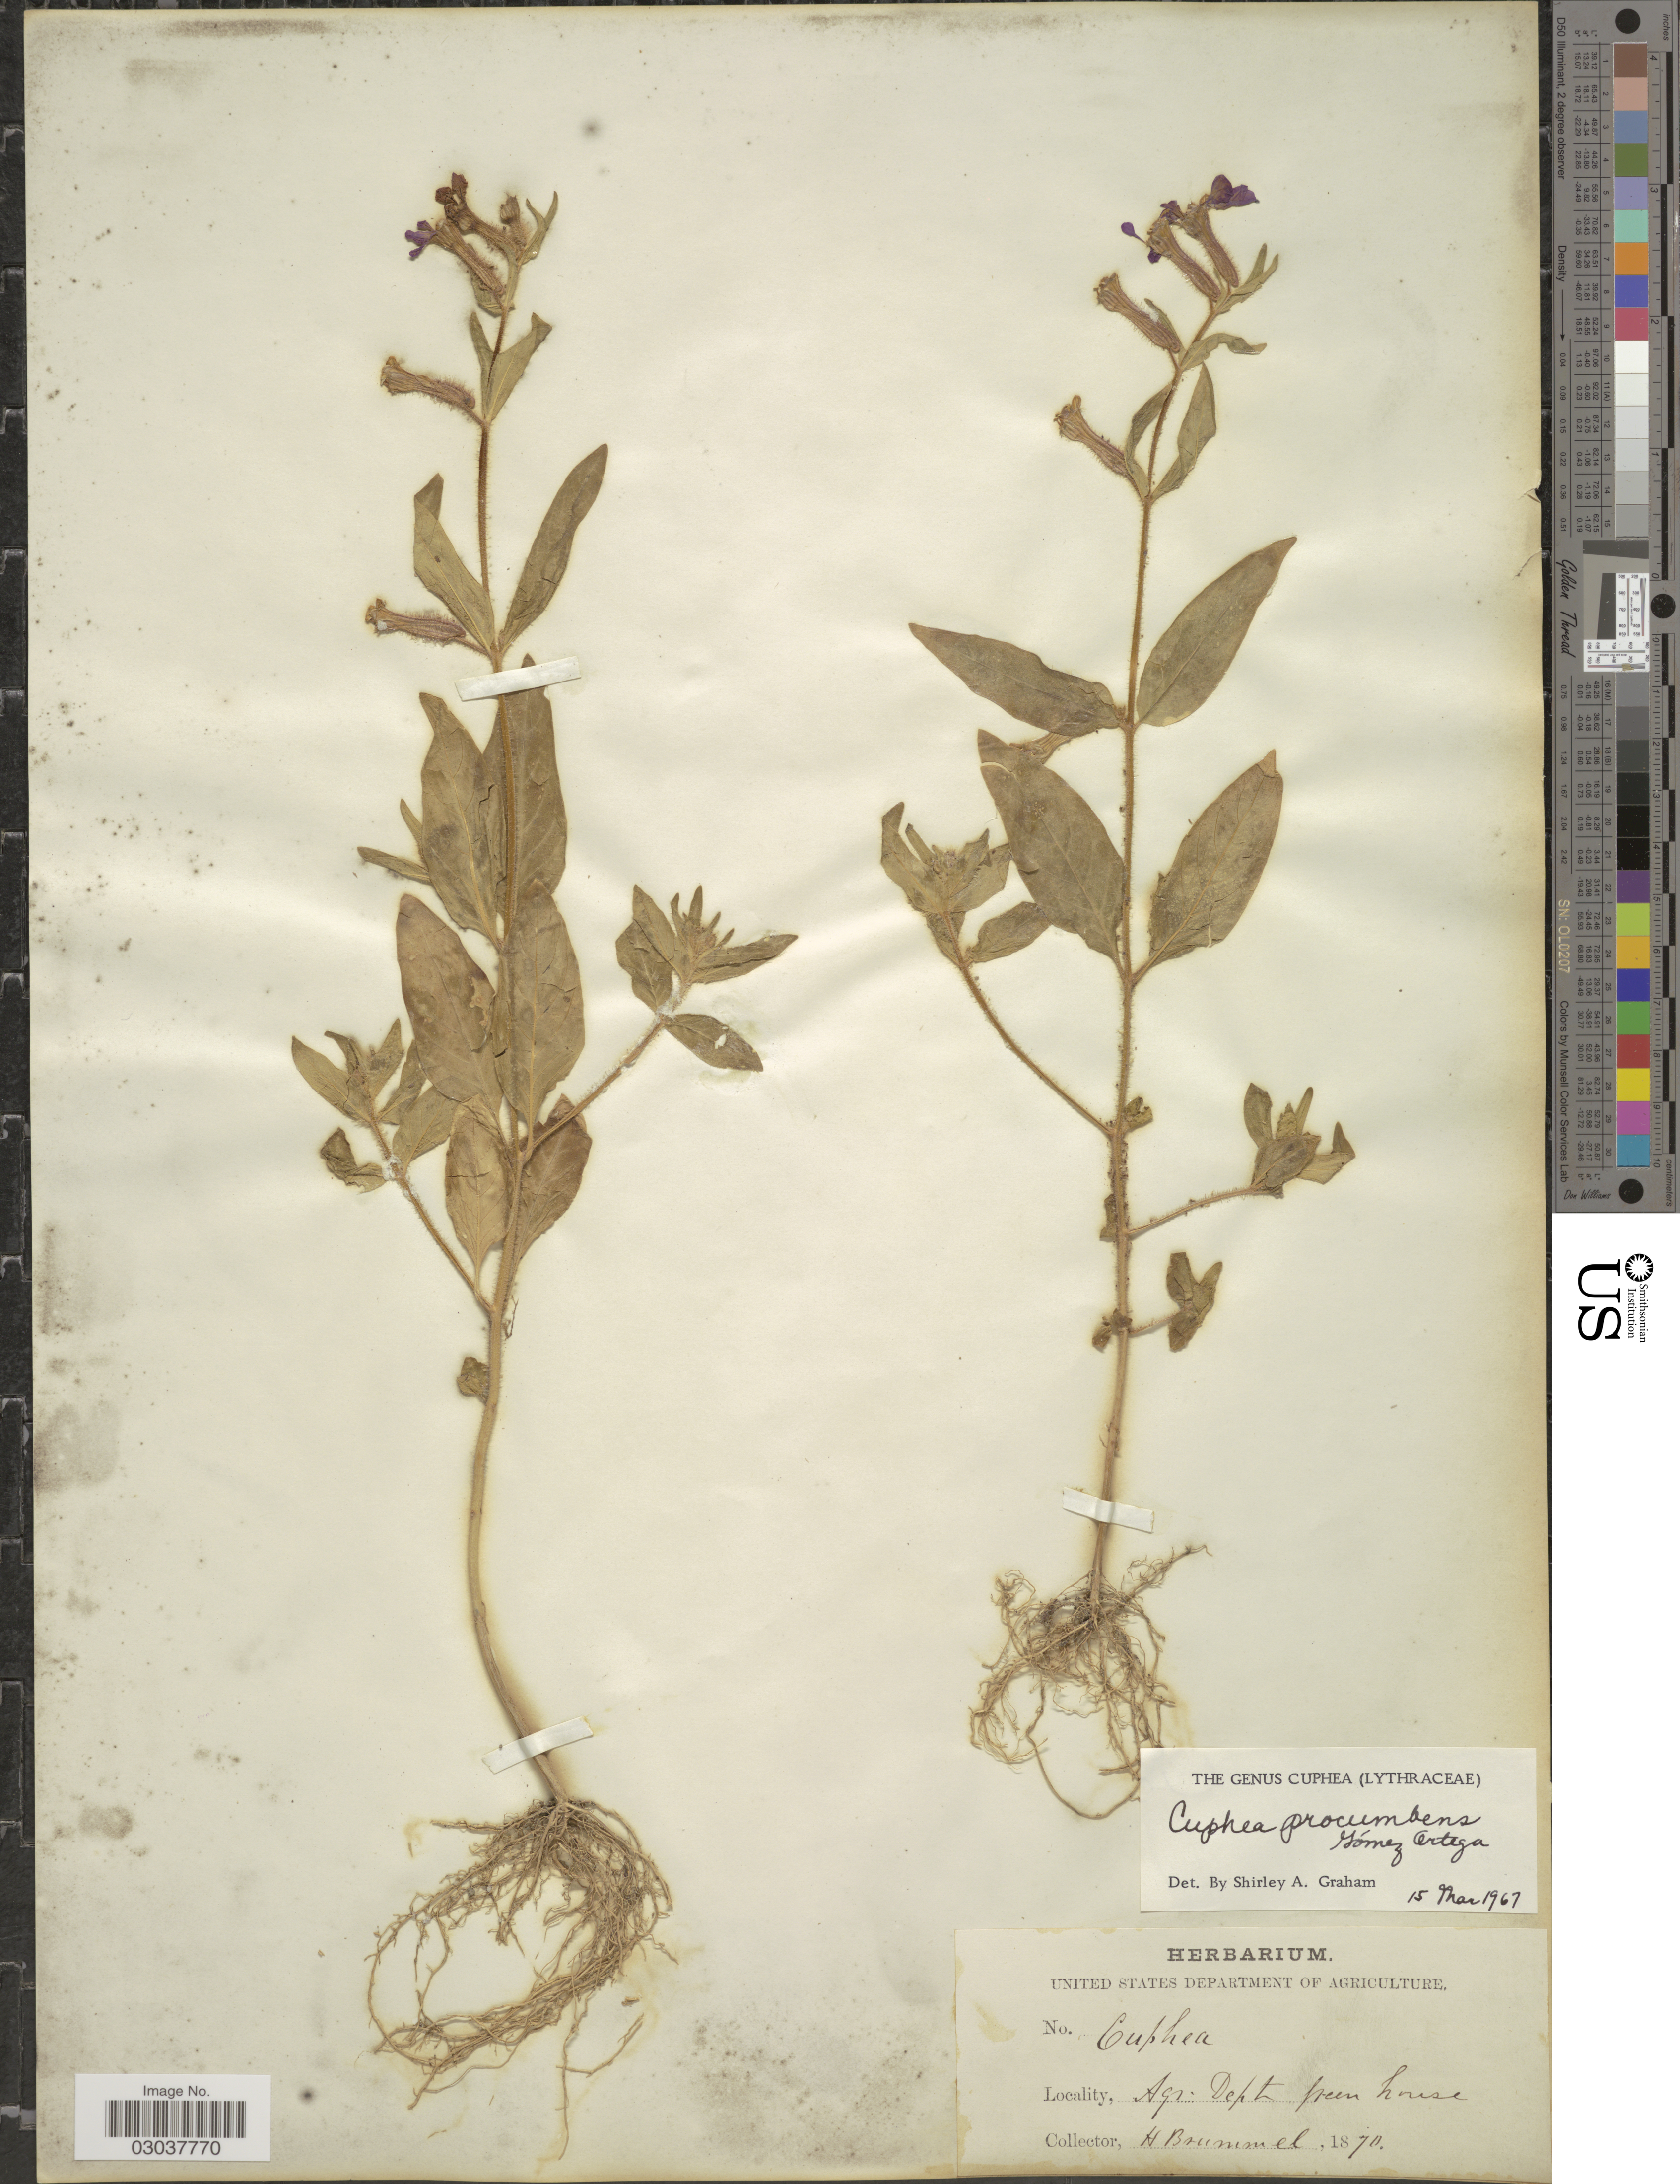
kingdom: Plantae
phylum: Tracheophyta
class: Magnoliopsida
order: Myrtales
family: Lythraceae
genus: Cuphea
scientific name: Cuphea procumbens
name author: L.D. Gómez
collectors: H. Brommel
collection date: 1870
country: United States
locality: Agr. Dept. Green House.